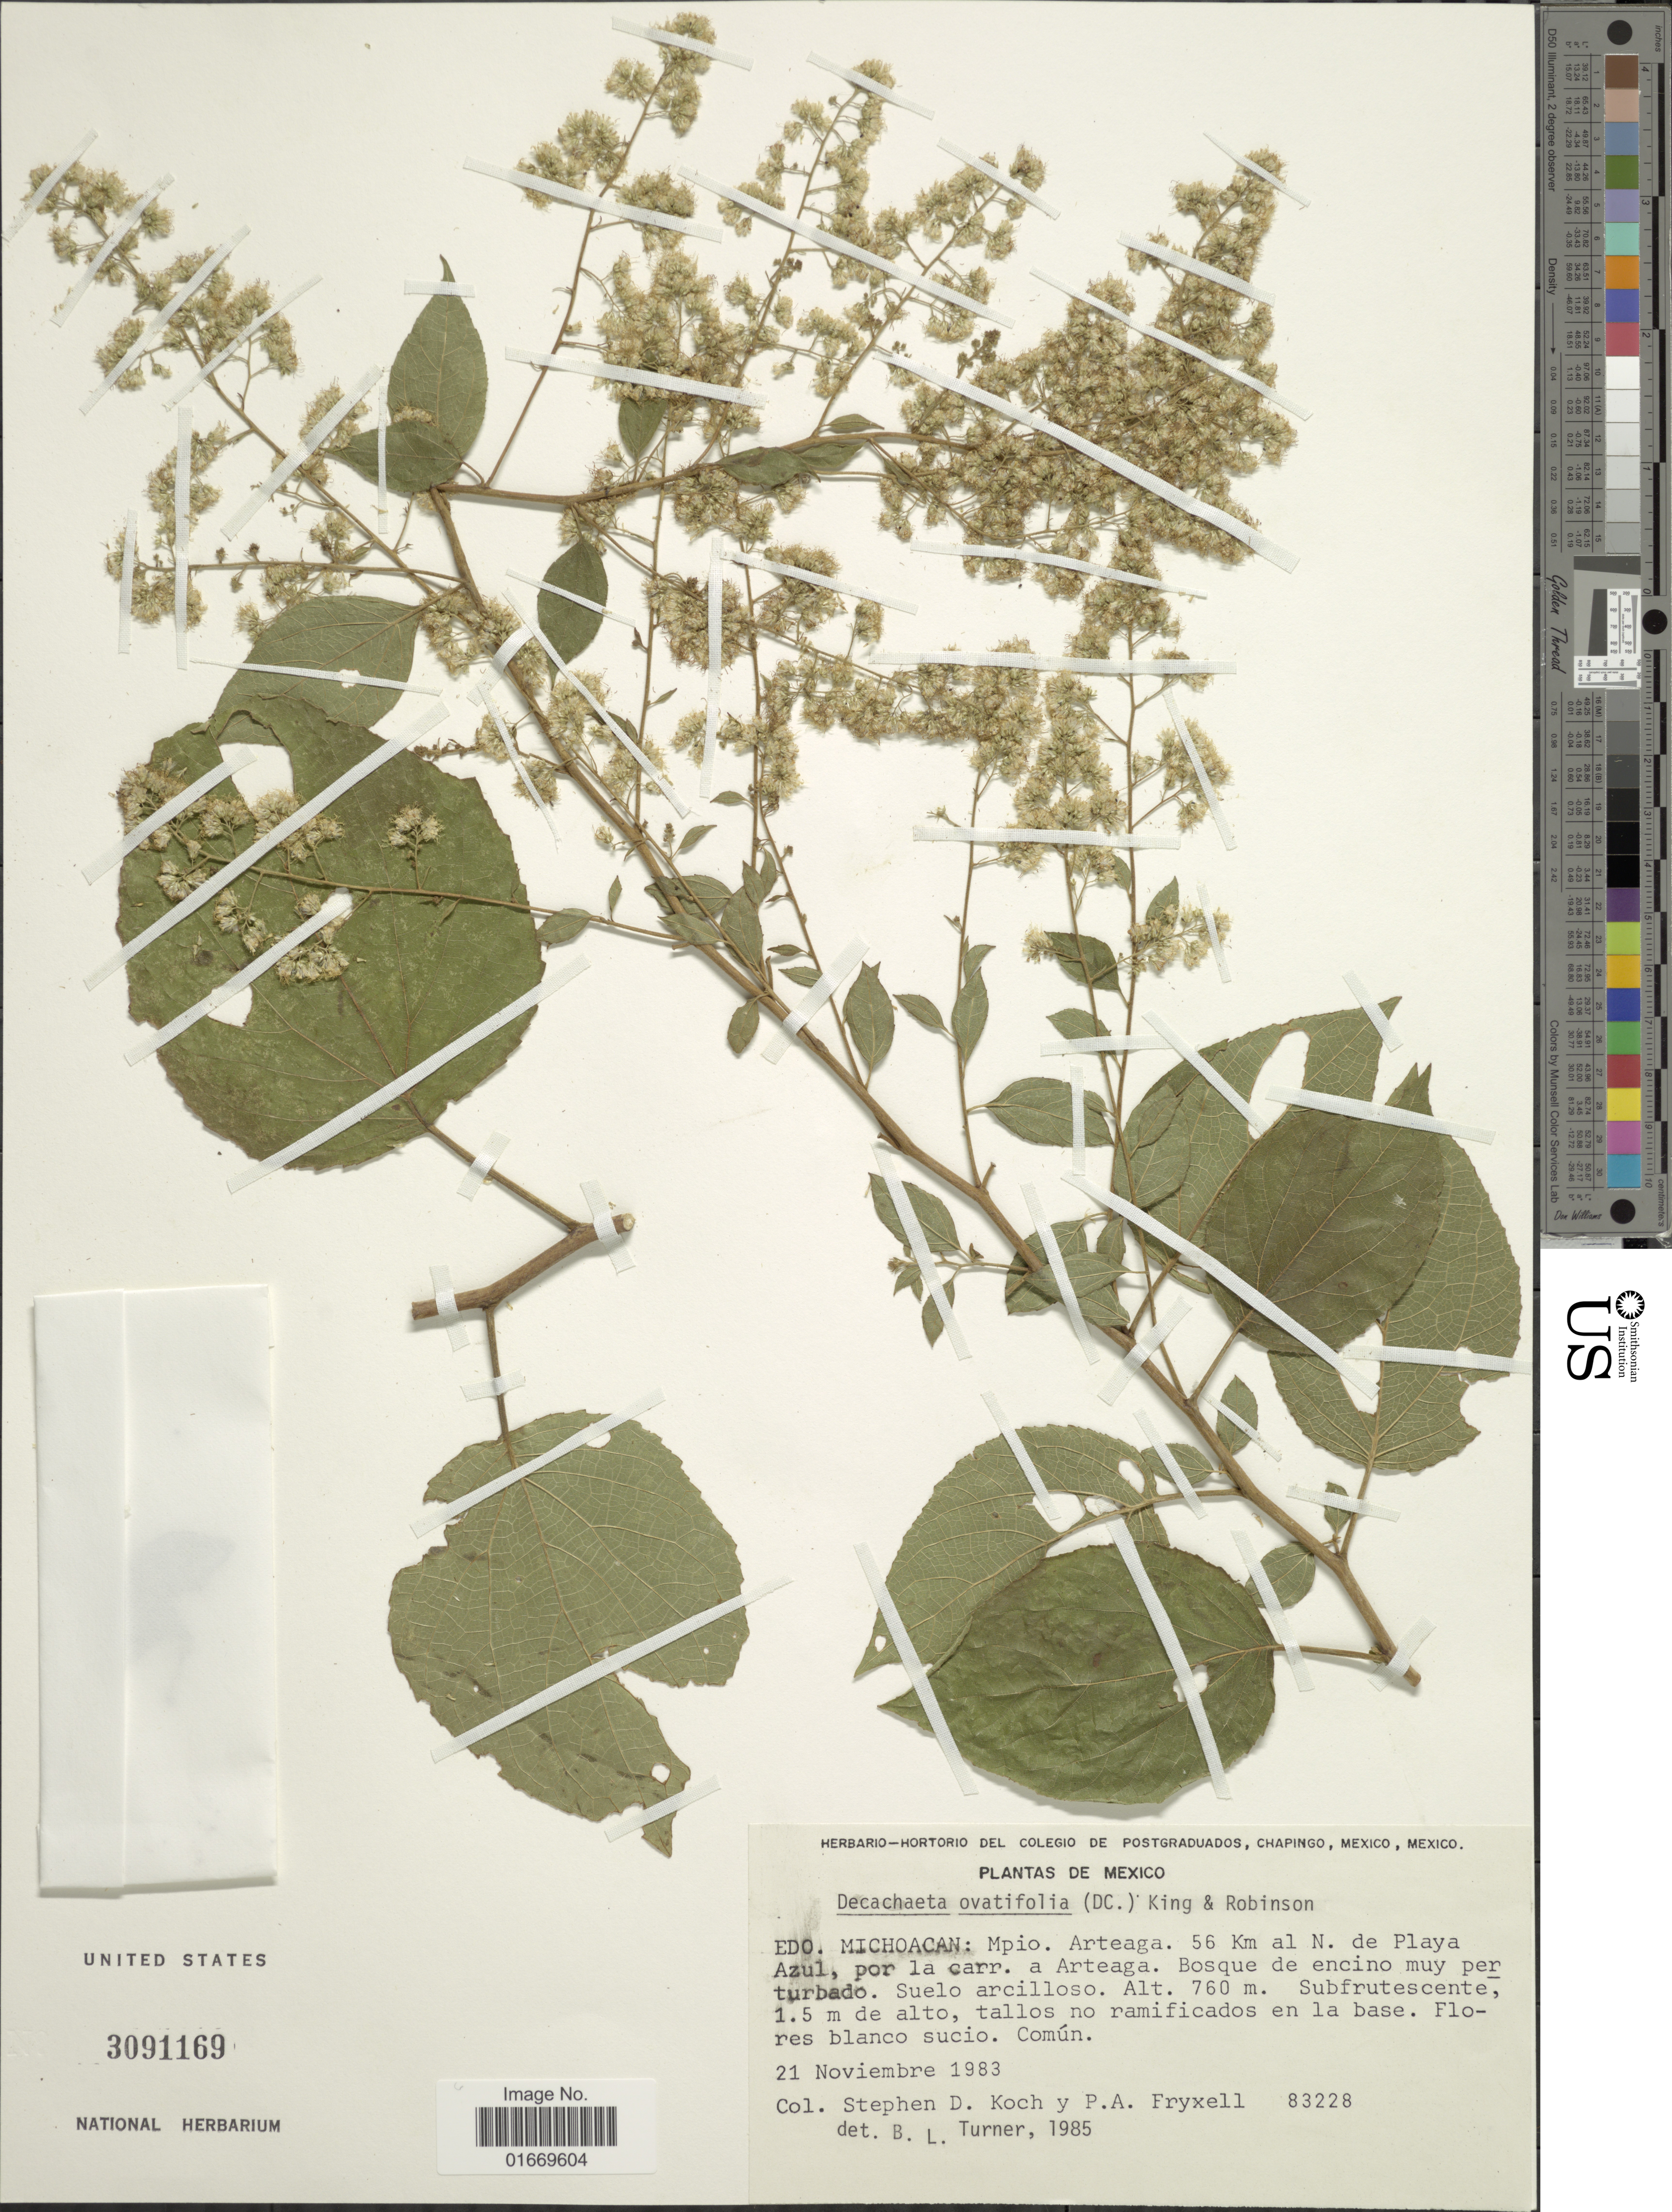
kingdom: Plantae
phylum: Tracheophyta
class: Magnoliopsida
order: Asterales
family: Asteraceae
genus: Decachaeta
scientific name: Decachaeta ovatifolia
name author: (DC.) R.M. King & H. Rob.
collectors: S. D. Koch & P. A. Fryxell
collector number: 83228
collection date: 1983-11-21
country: Mexico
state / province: Michoacán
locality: Mexico. Edo. Michoacán: Mpio. Arteaga. 56 Km al N. de Playa Azul, por la carr. a Arteaga.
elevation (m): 760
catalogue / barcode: US 3091169